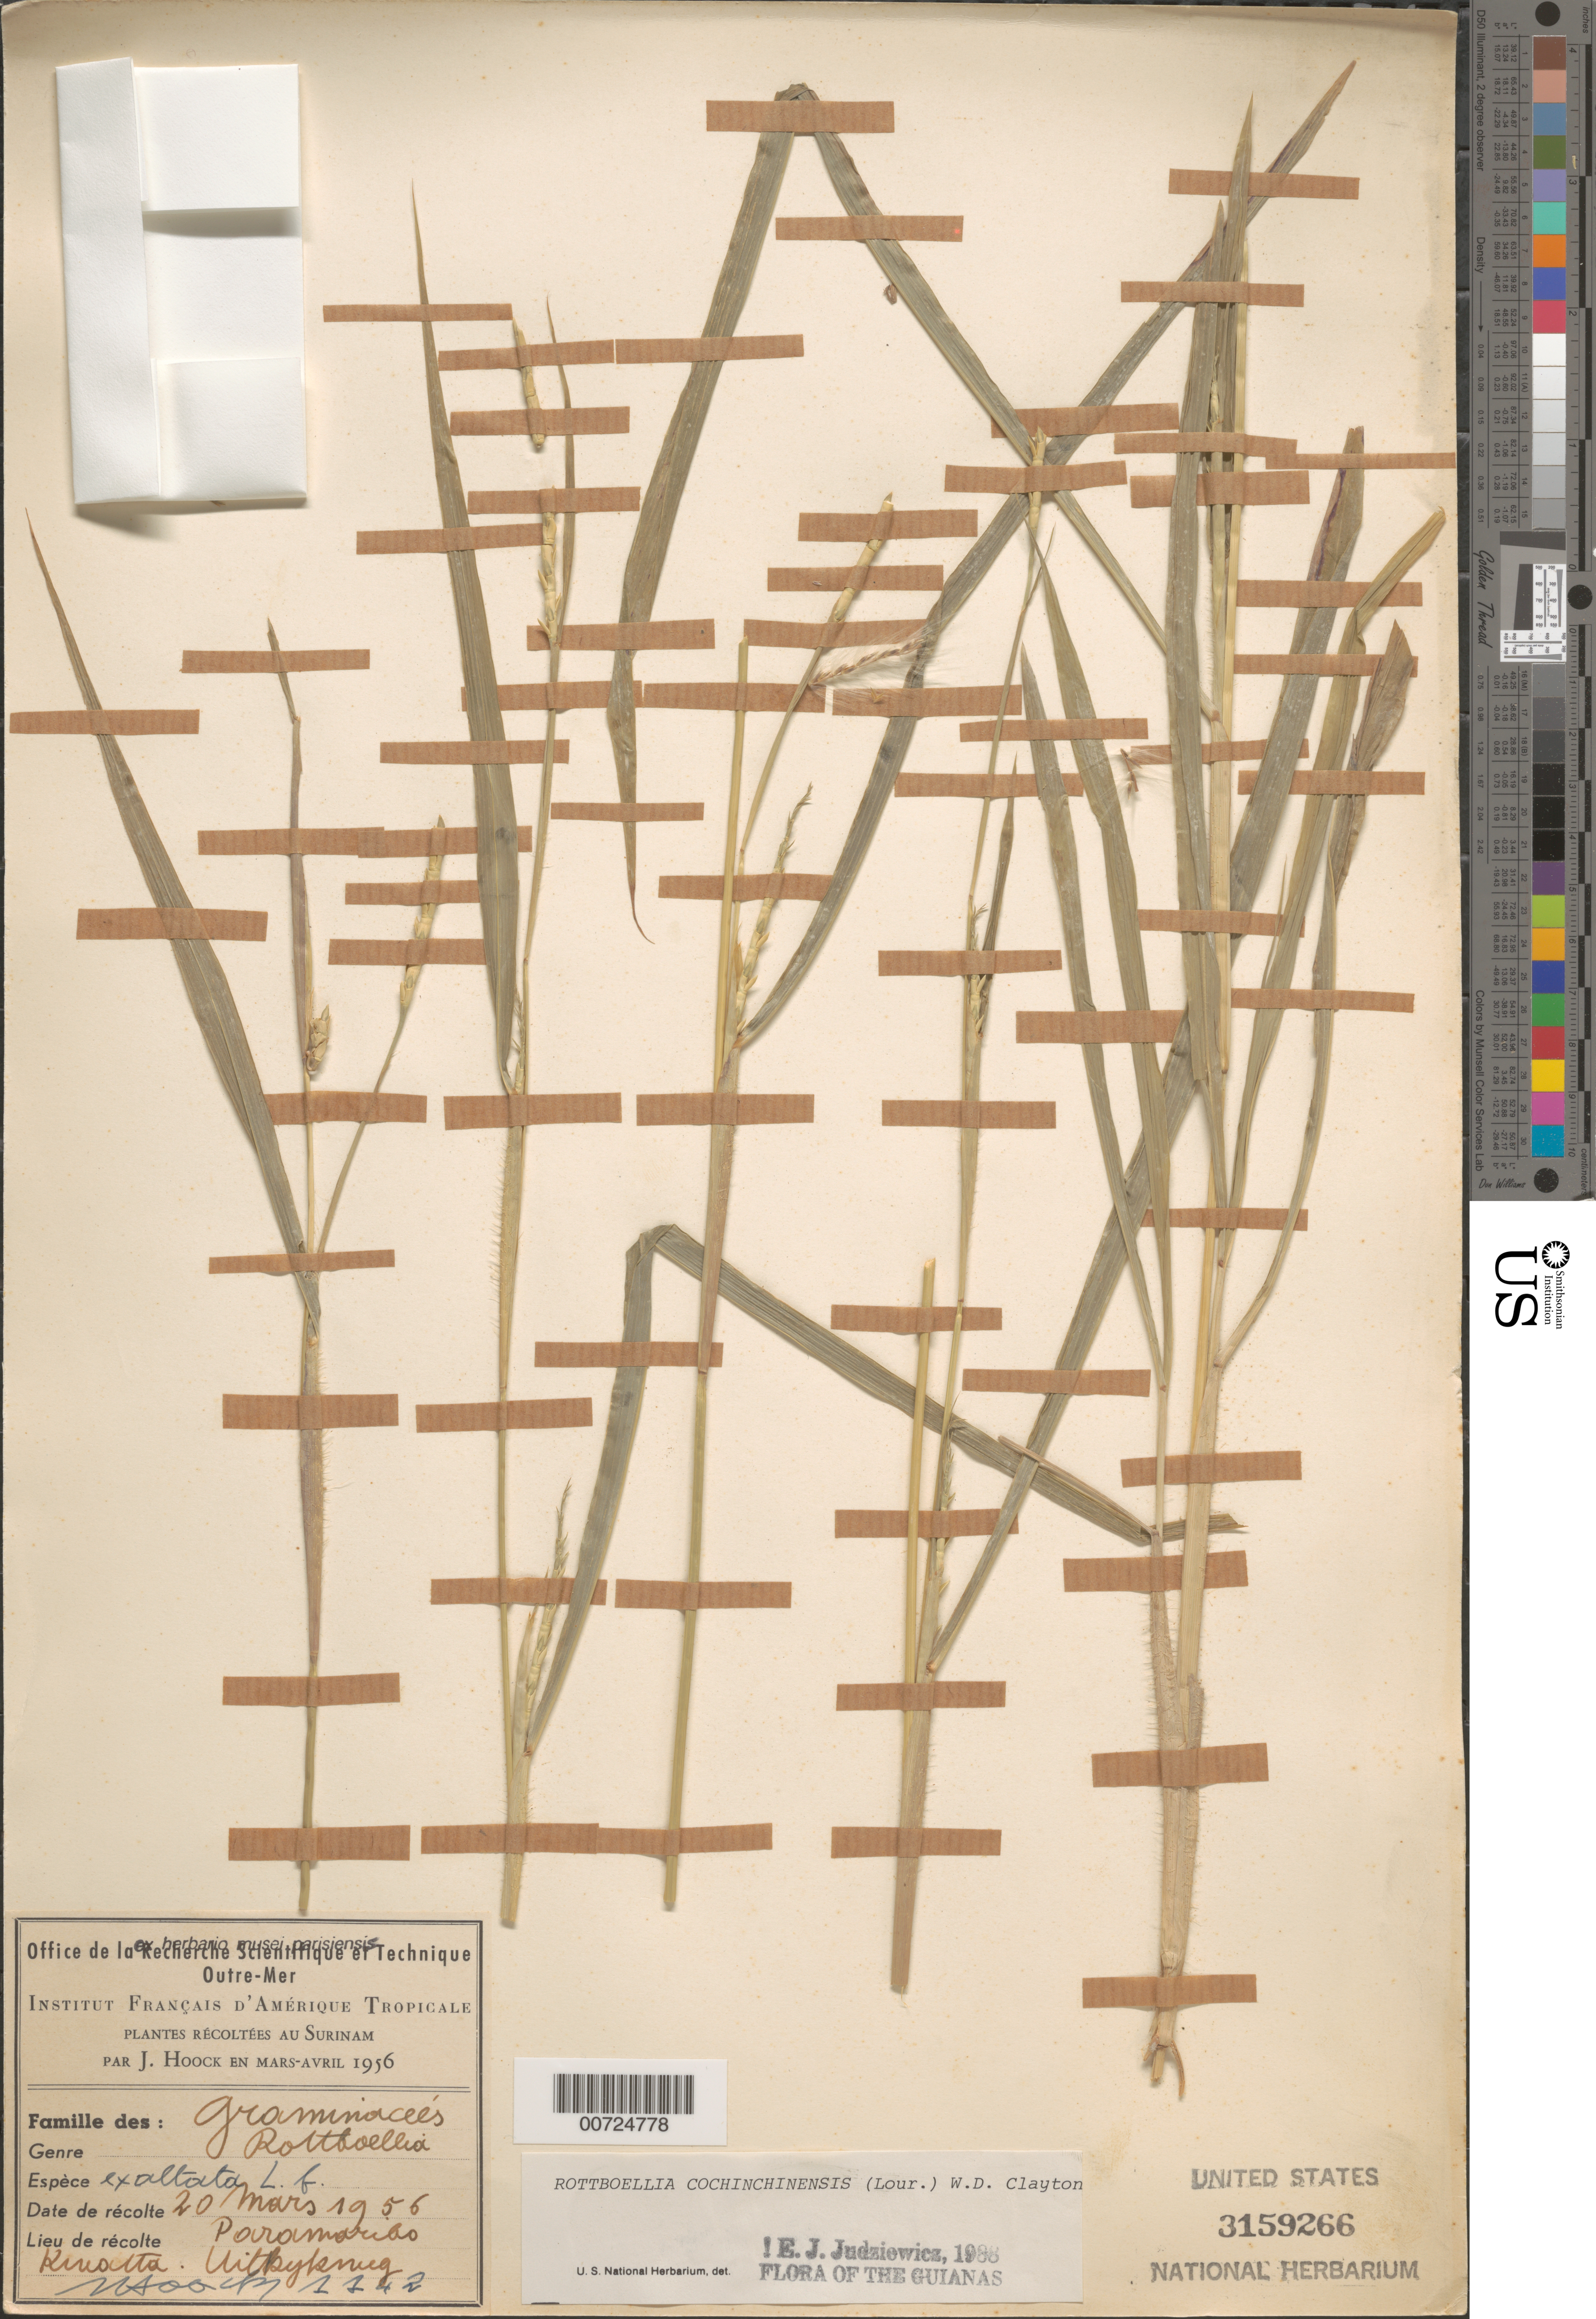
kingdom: Plantae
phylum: Tracheophyta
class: Liliopsida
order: Poales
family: Poaceae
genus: Rottboellia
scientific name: Rottboellia cochinchinensis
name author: (Lour.) Clayton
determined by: Judziewicz, E. J.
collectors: J. Hoock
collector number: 1242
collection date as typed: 20-Mar-56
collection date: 1956-03-20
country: Suriname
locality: Paramaribo, Kwatta, Uittsykweg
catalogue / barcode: US 3159266